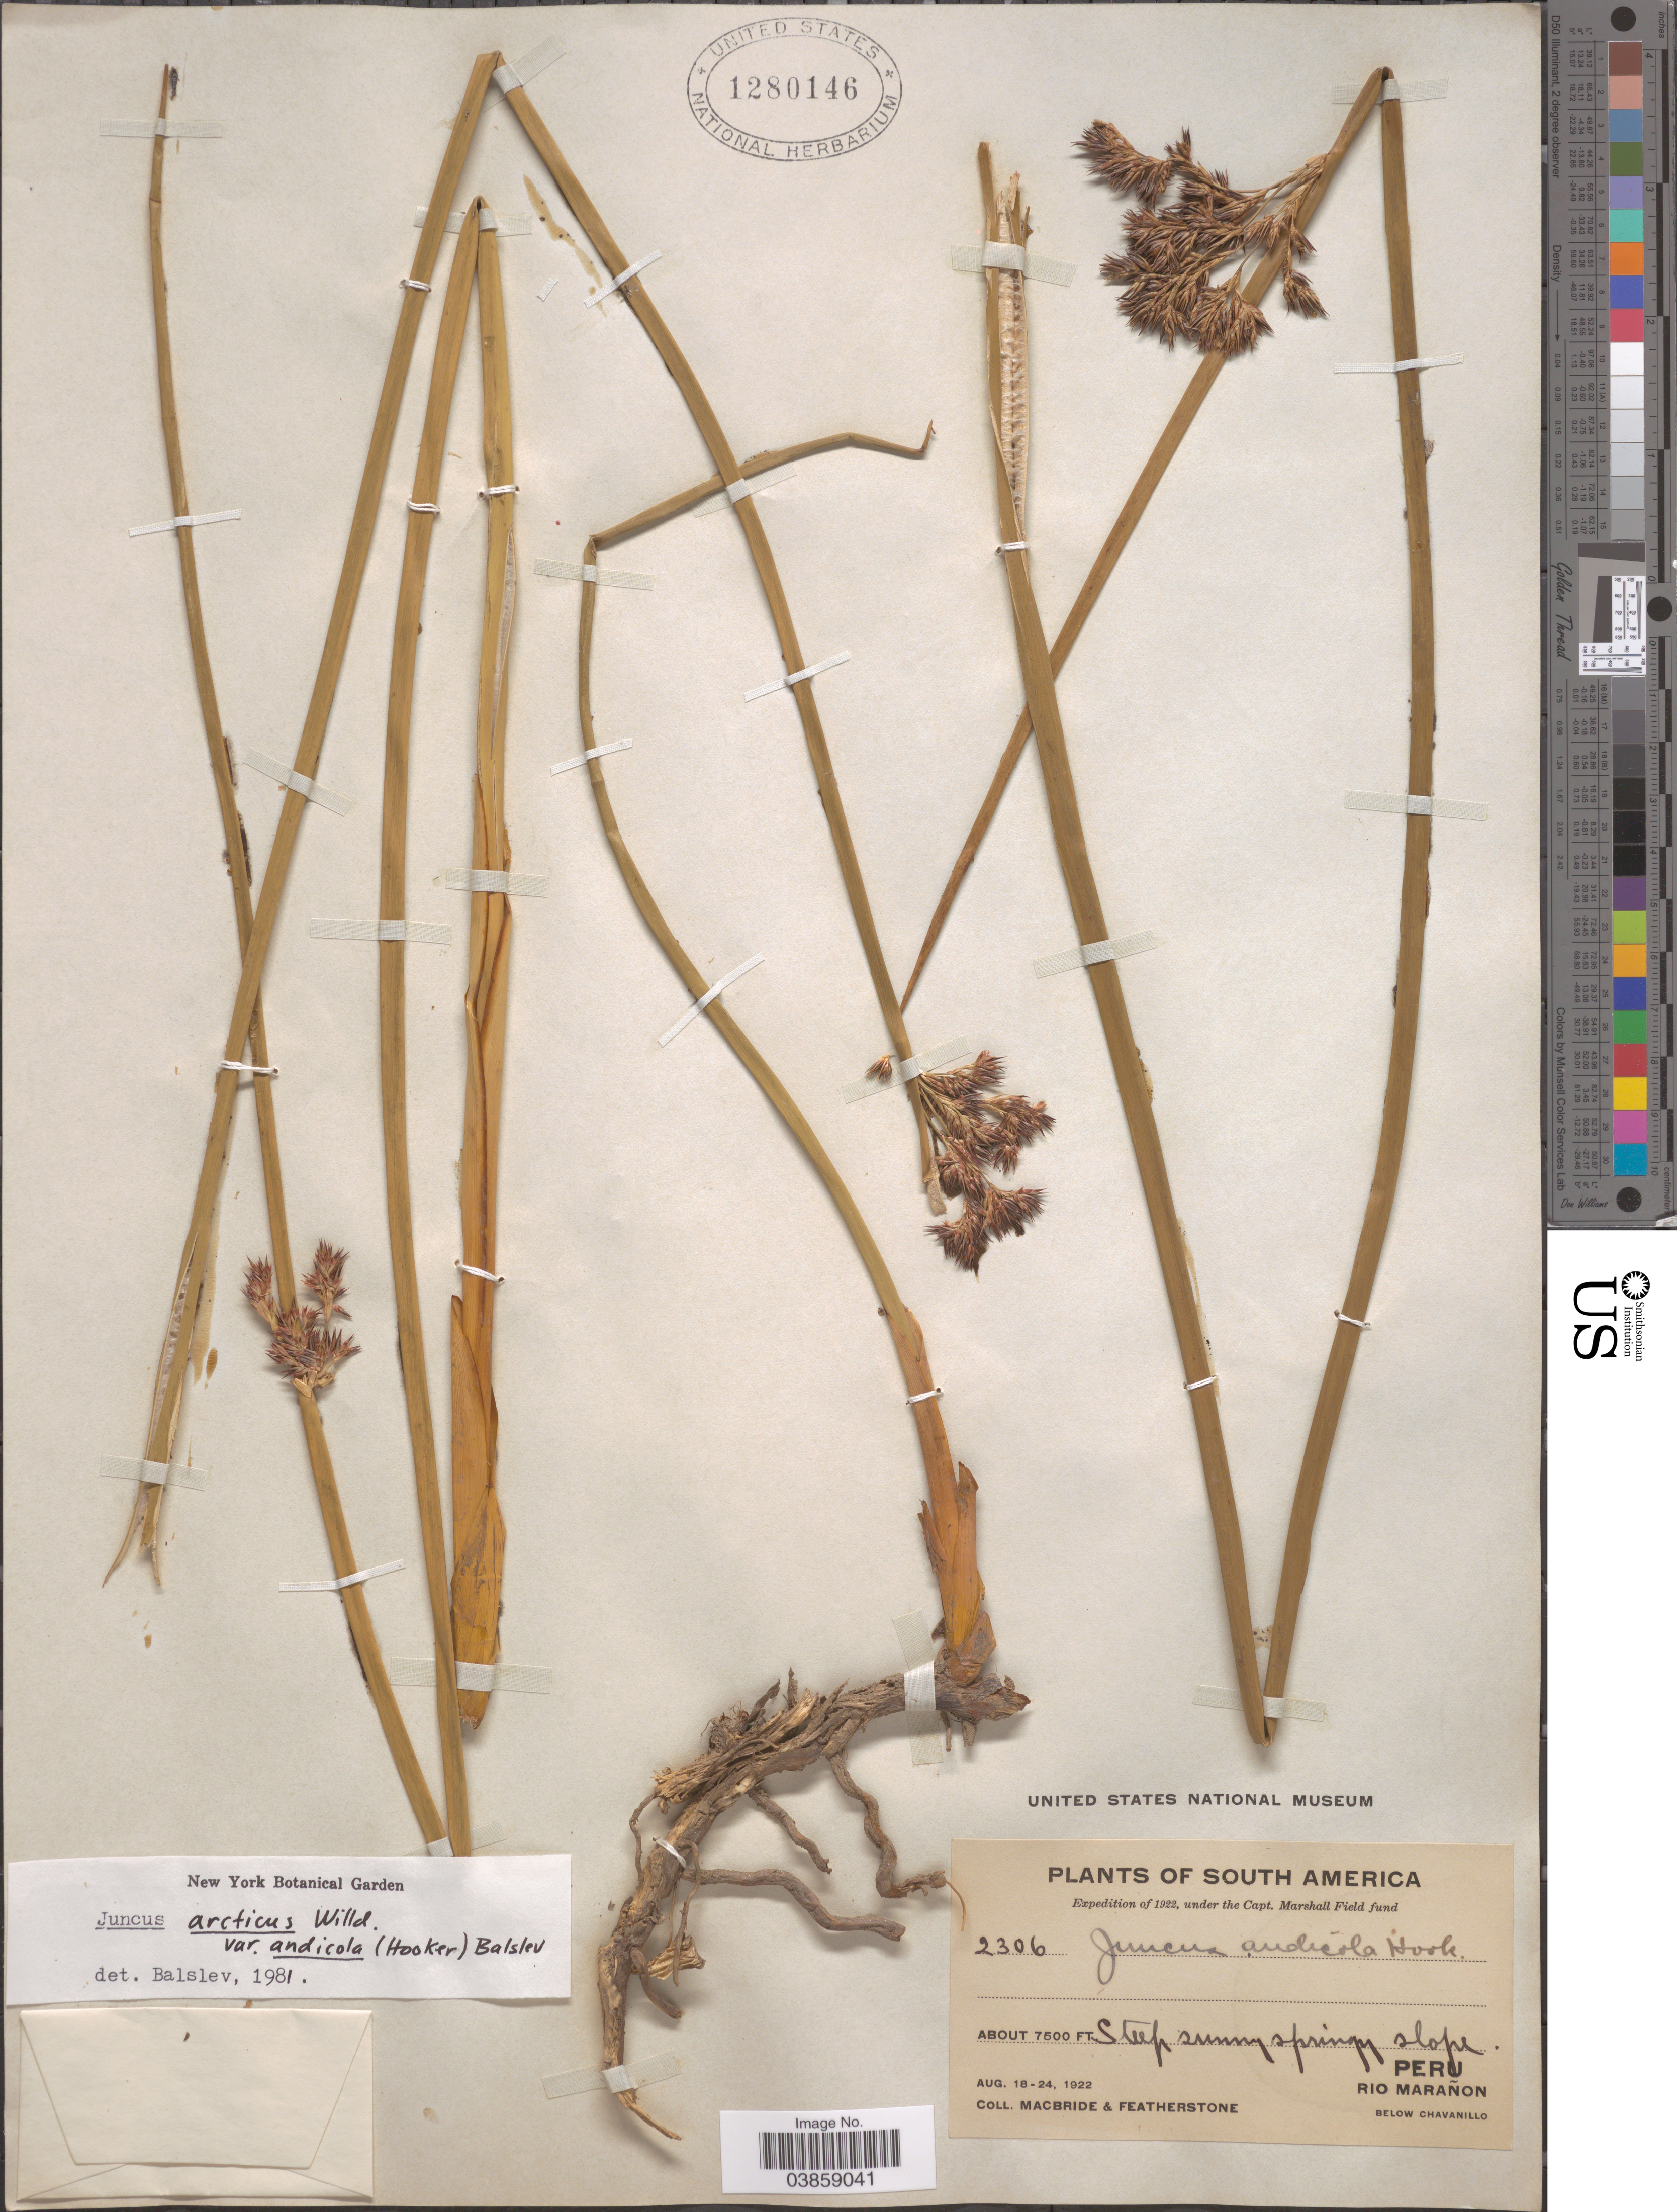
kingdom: Plantae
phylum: Tracheophyta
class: Liliopsida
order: Poales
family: Juncaceae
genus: Juncus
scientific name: Juncus arcticus var. andicola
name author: (Hook.) Balslev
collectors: Macbride, -- & -. Featherstone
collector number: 2306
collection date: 1922-08-18/1922-08-24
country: Peru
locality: Rio Marañon. Below Chavanillo.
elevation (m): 2286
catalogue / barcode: US 1280146